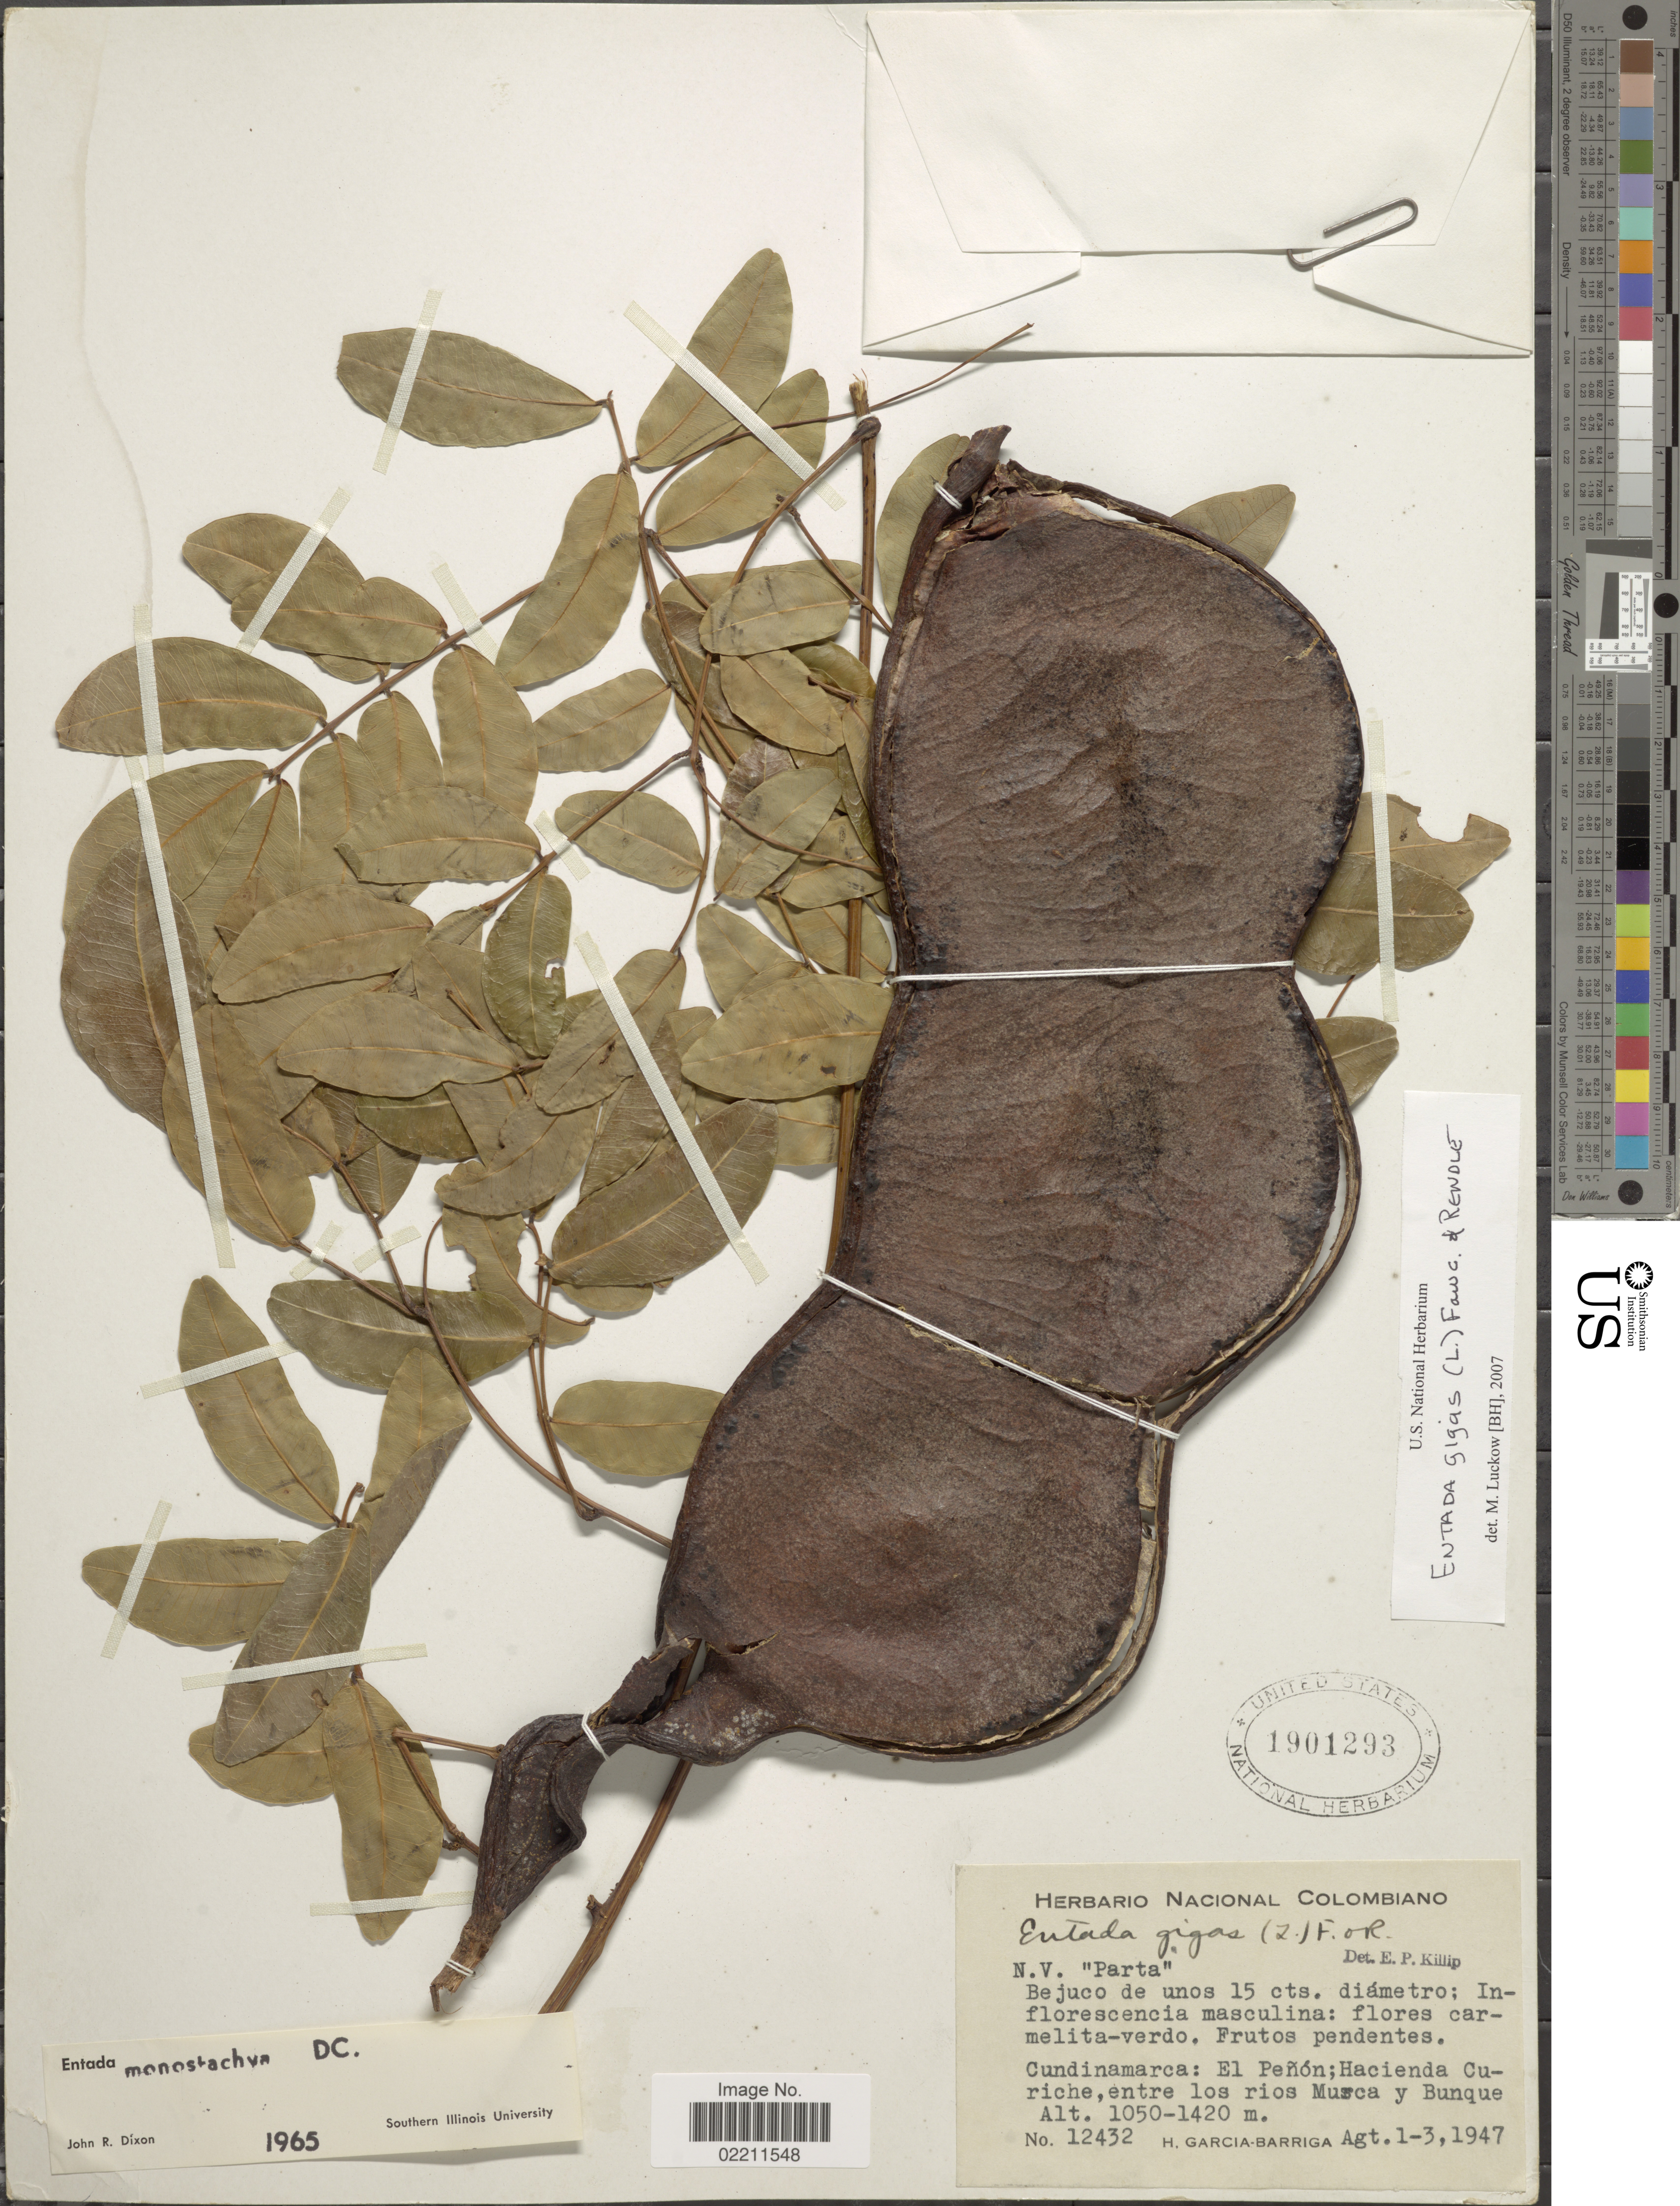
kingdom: Plantae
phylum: Tracheophyta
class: Magnoliopsida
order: Fabales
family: Fabaceae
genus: Entada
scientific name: Entada gigas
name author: (L.) Fawc. & Rendle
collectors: H. García Barriga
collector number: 12432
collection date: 1947-08-01/1947-08-03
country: Colombia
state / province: Cundinamarca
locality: Cundinamarca: El Penon; Hacienda Curiche, entre los rios Musca y Bunque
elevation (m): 1050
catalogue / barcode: US 1901293